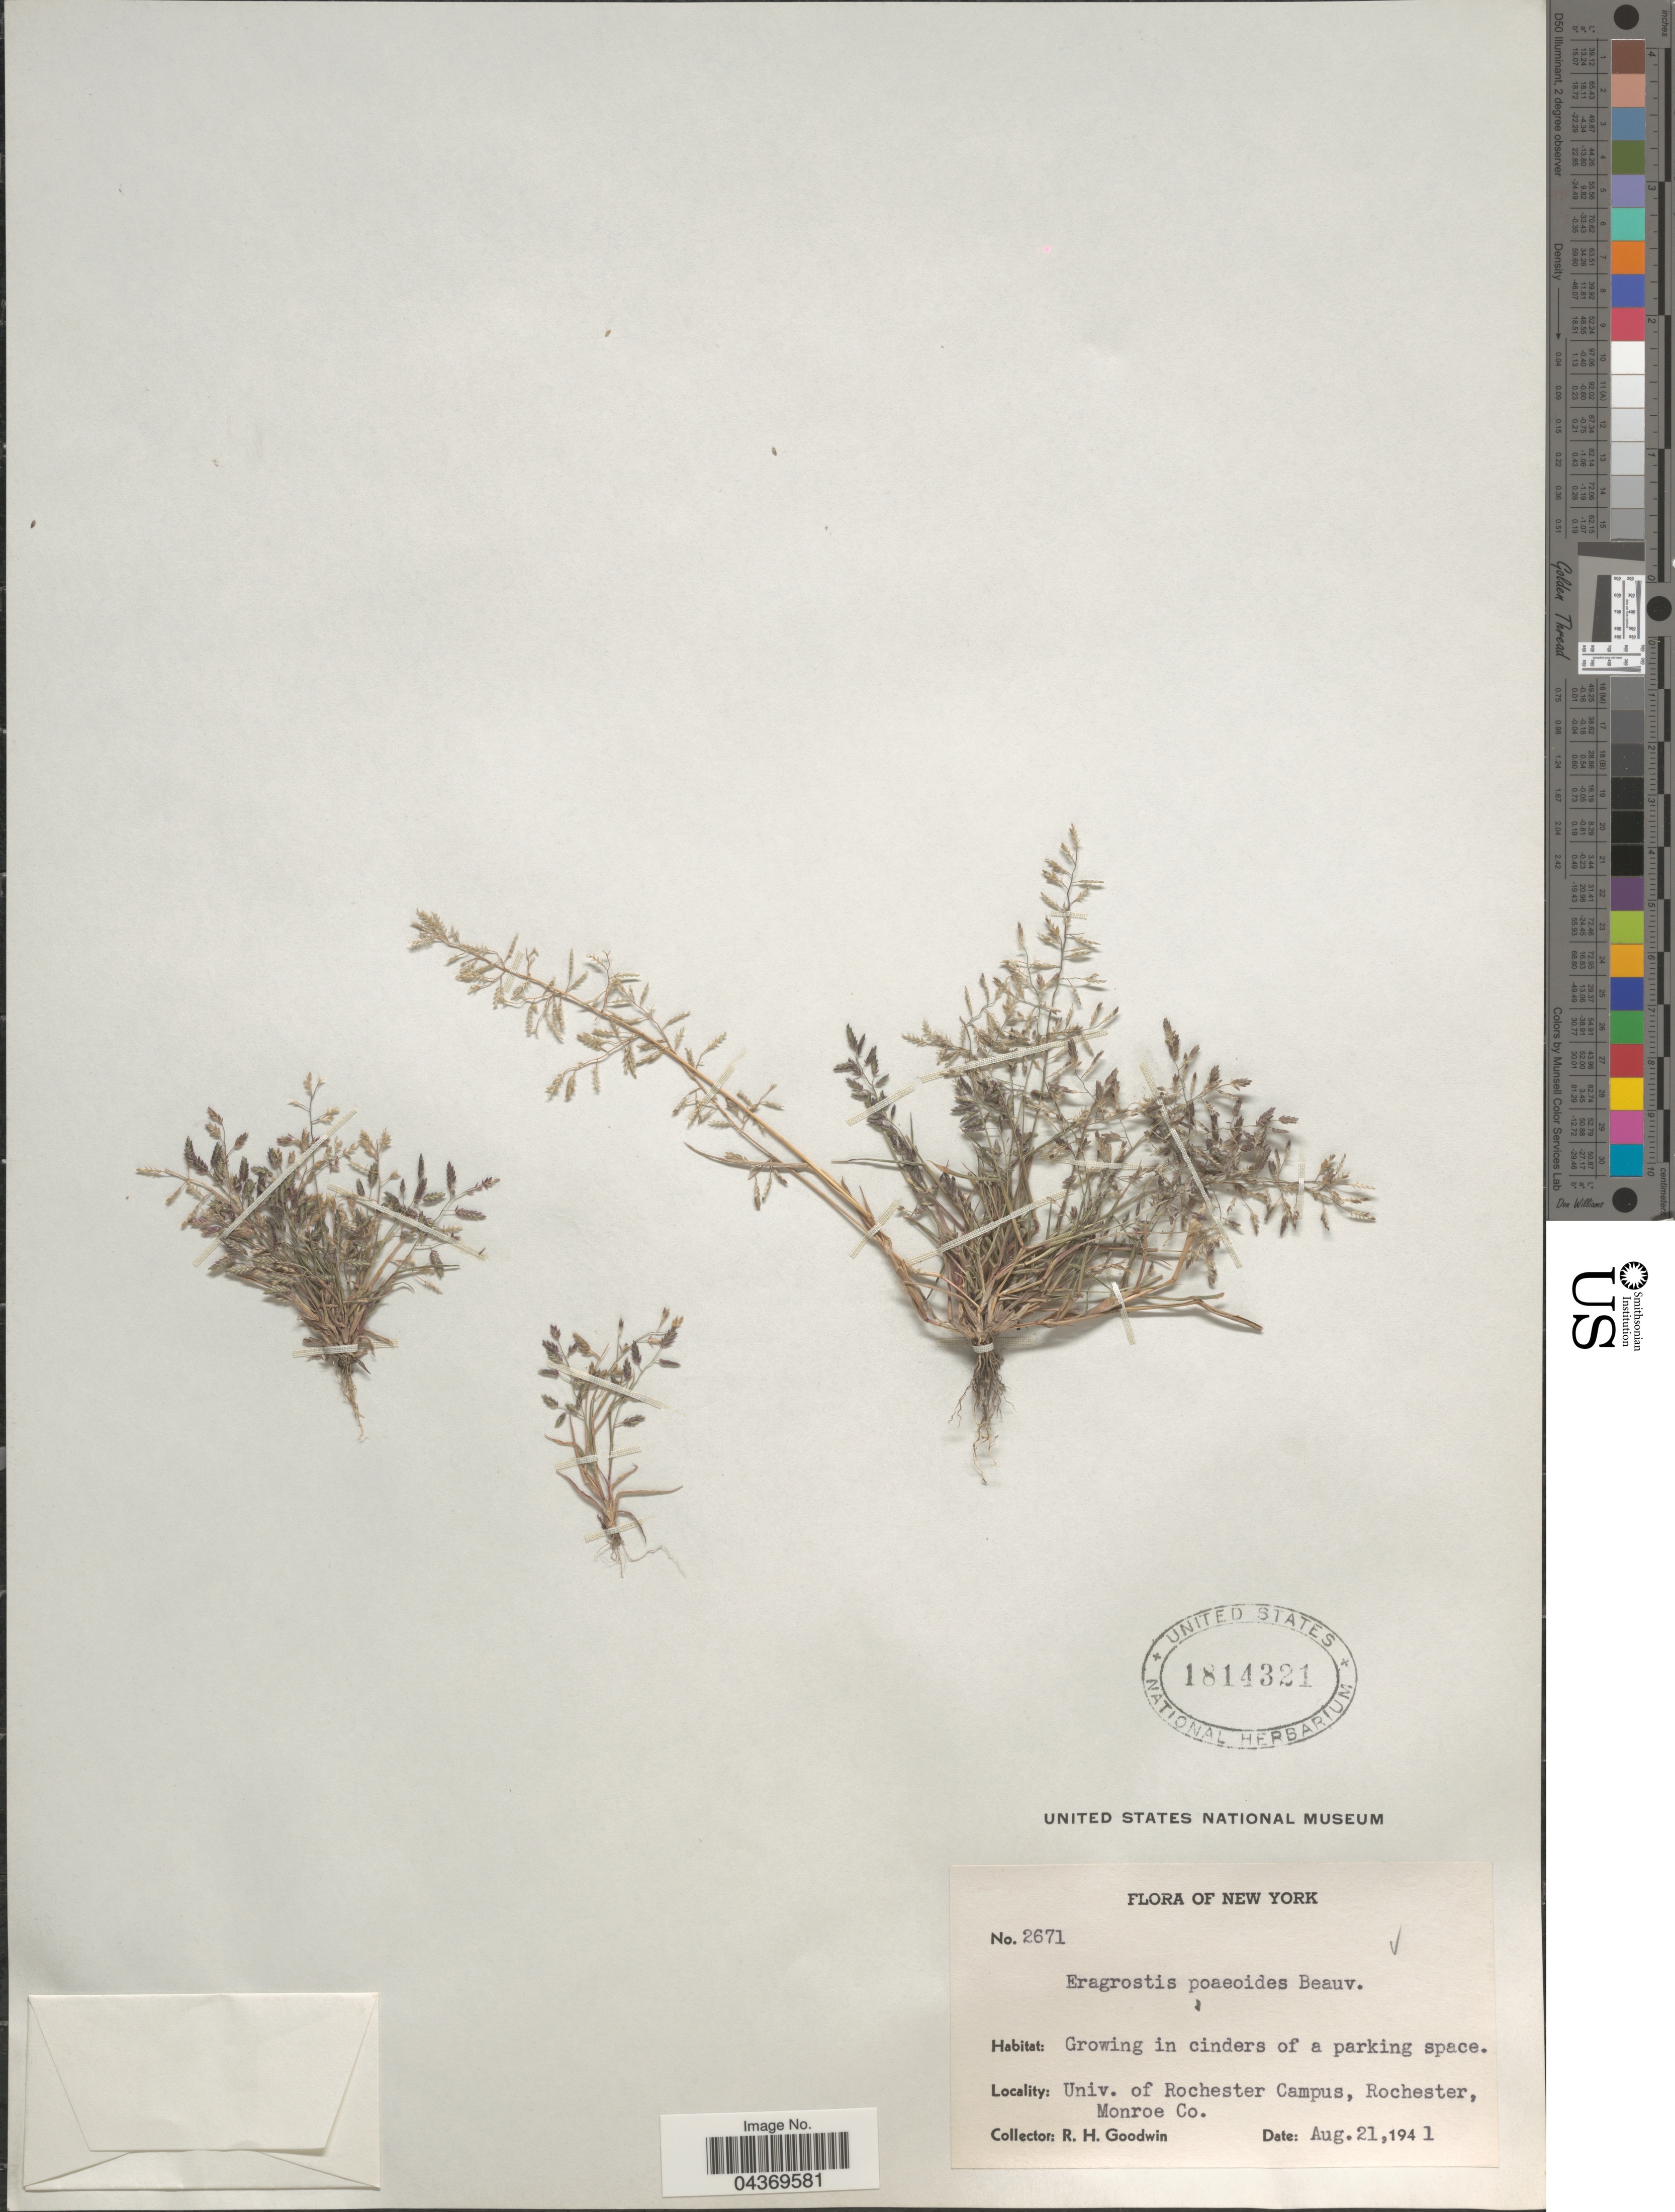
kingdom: Plantae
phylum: Tracheophyta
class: Liliopsida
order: Poales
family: Poaceae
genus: Eragrostis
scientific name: Eragrostis minor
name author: Host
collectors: R. Goodwin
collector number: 2671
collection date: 1941-08-21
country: United States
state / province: New York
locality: Univ. of Rochester Campus, Rochester, Monroe Co.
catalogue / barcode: US 1814321